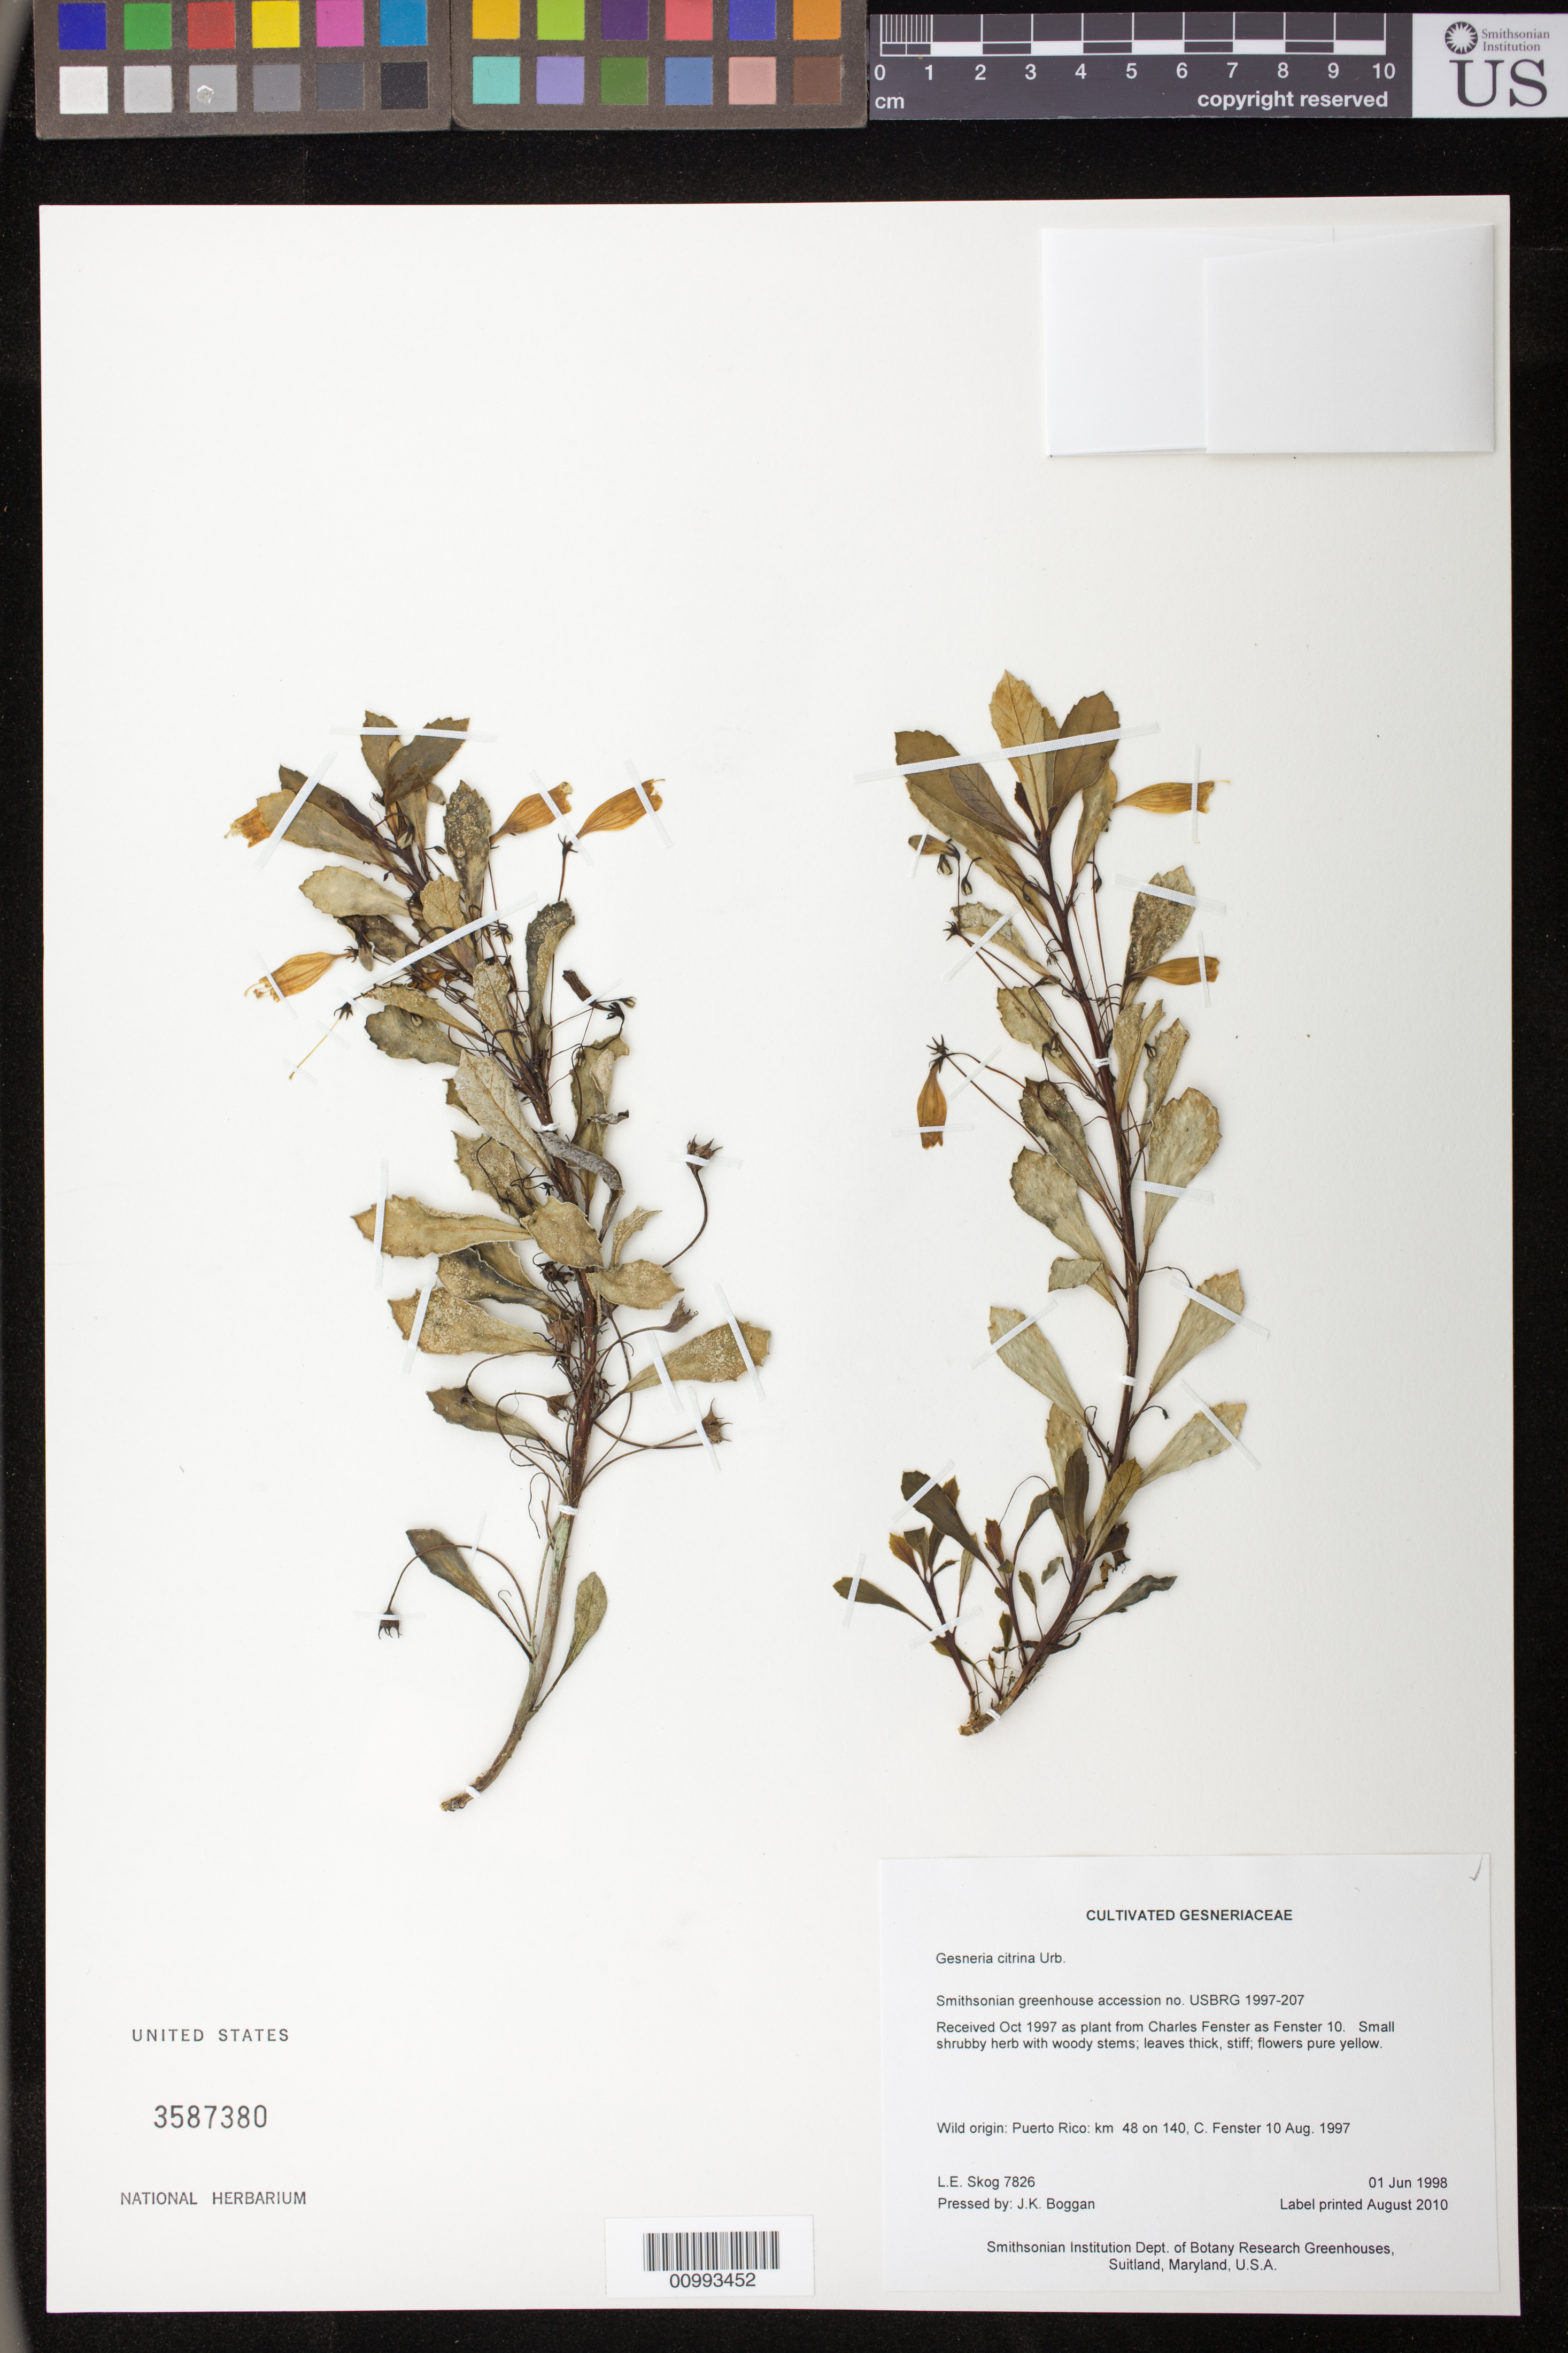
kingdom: Plantae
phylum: Tracheophyta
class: Magnoliopsida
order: Lamiales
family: Gesneriaceae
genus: Gesneria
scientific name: Gesneria citrina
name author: Urb.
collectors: L. E. Skog & J. K. Boggan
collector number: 7826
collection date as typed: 01 Jun 1998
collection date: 1998-06-01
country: Puerto Rico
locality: Smithsonian Institution Dept. of Botany Research Greenhouses, Suitland, Maryland, U.S.A.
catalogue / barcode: US 3587380